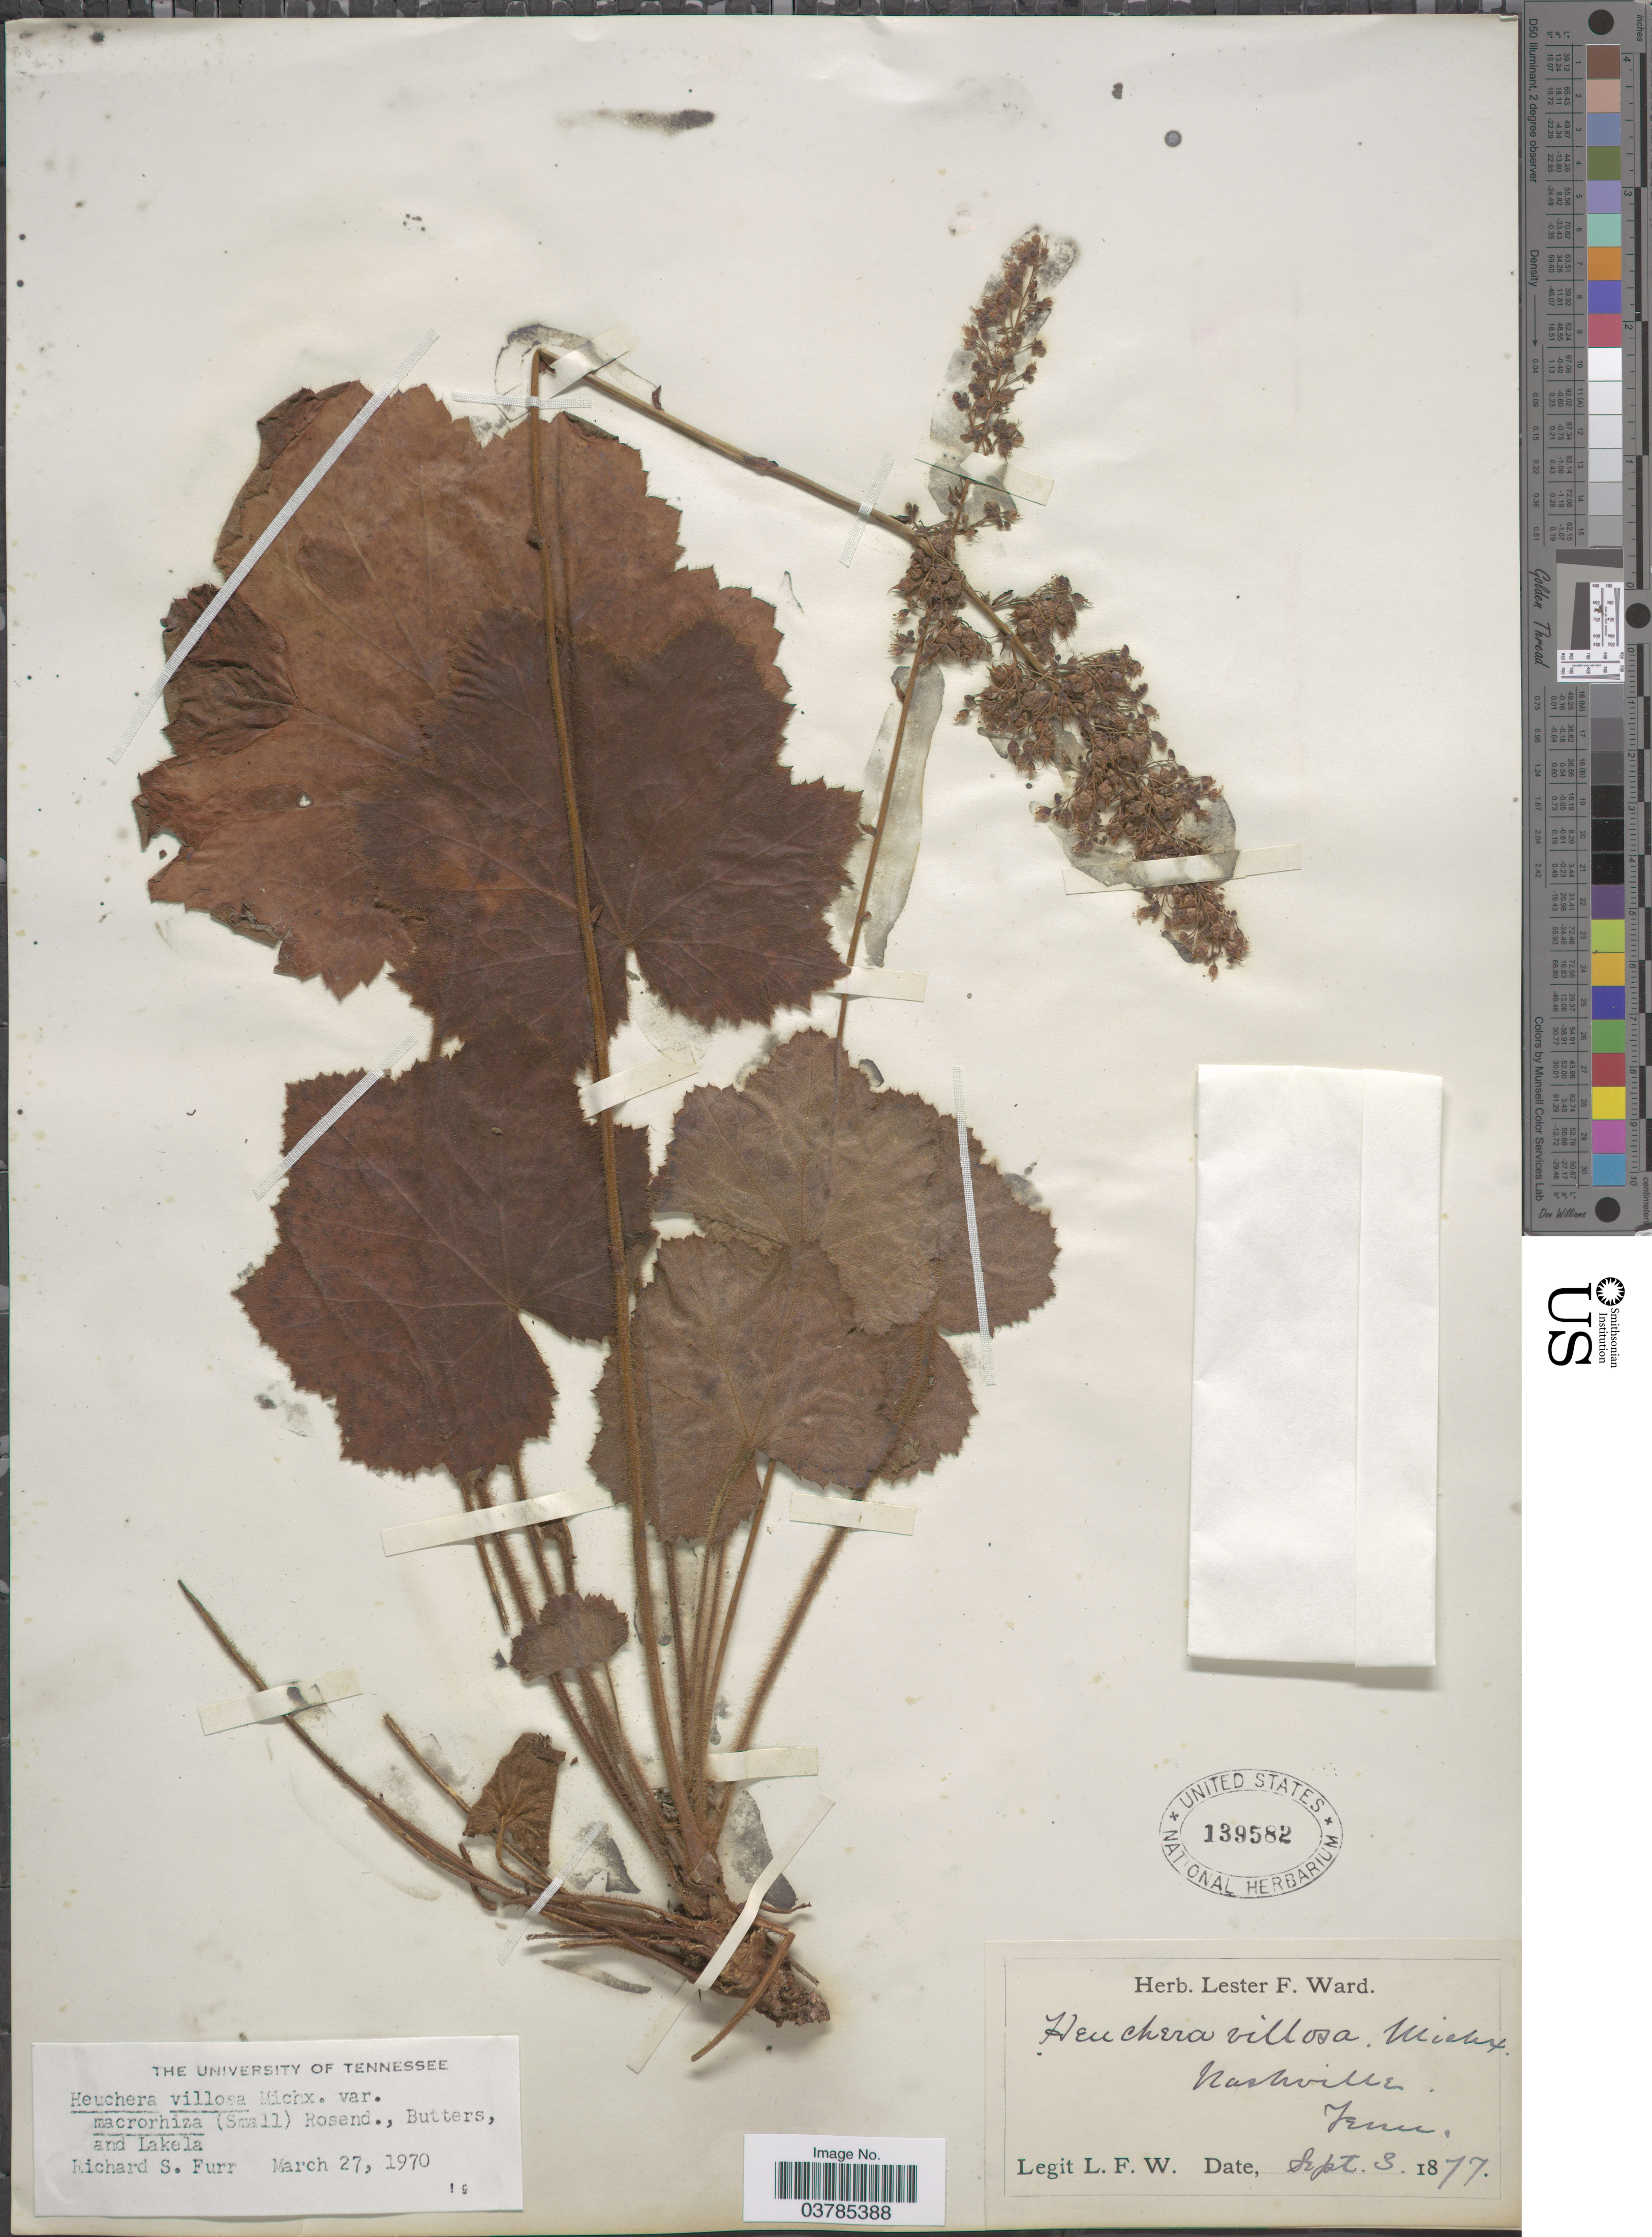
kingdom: Plantae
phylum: Tracheophyta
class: Magnoliopsida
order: Saxifragales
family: Saxifragaceae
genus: Heuchera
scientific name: Heuchera villosa var. macrorhiza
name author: (Small) Rosend. et al.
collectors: L. F. Ward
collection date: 1877-09-03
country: United States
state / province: Tennessee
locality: Nashville.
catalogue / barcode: US 139582